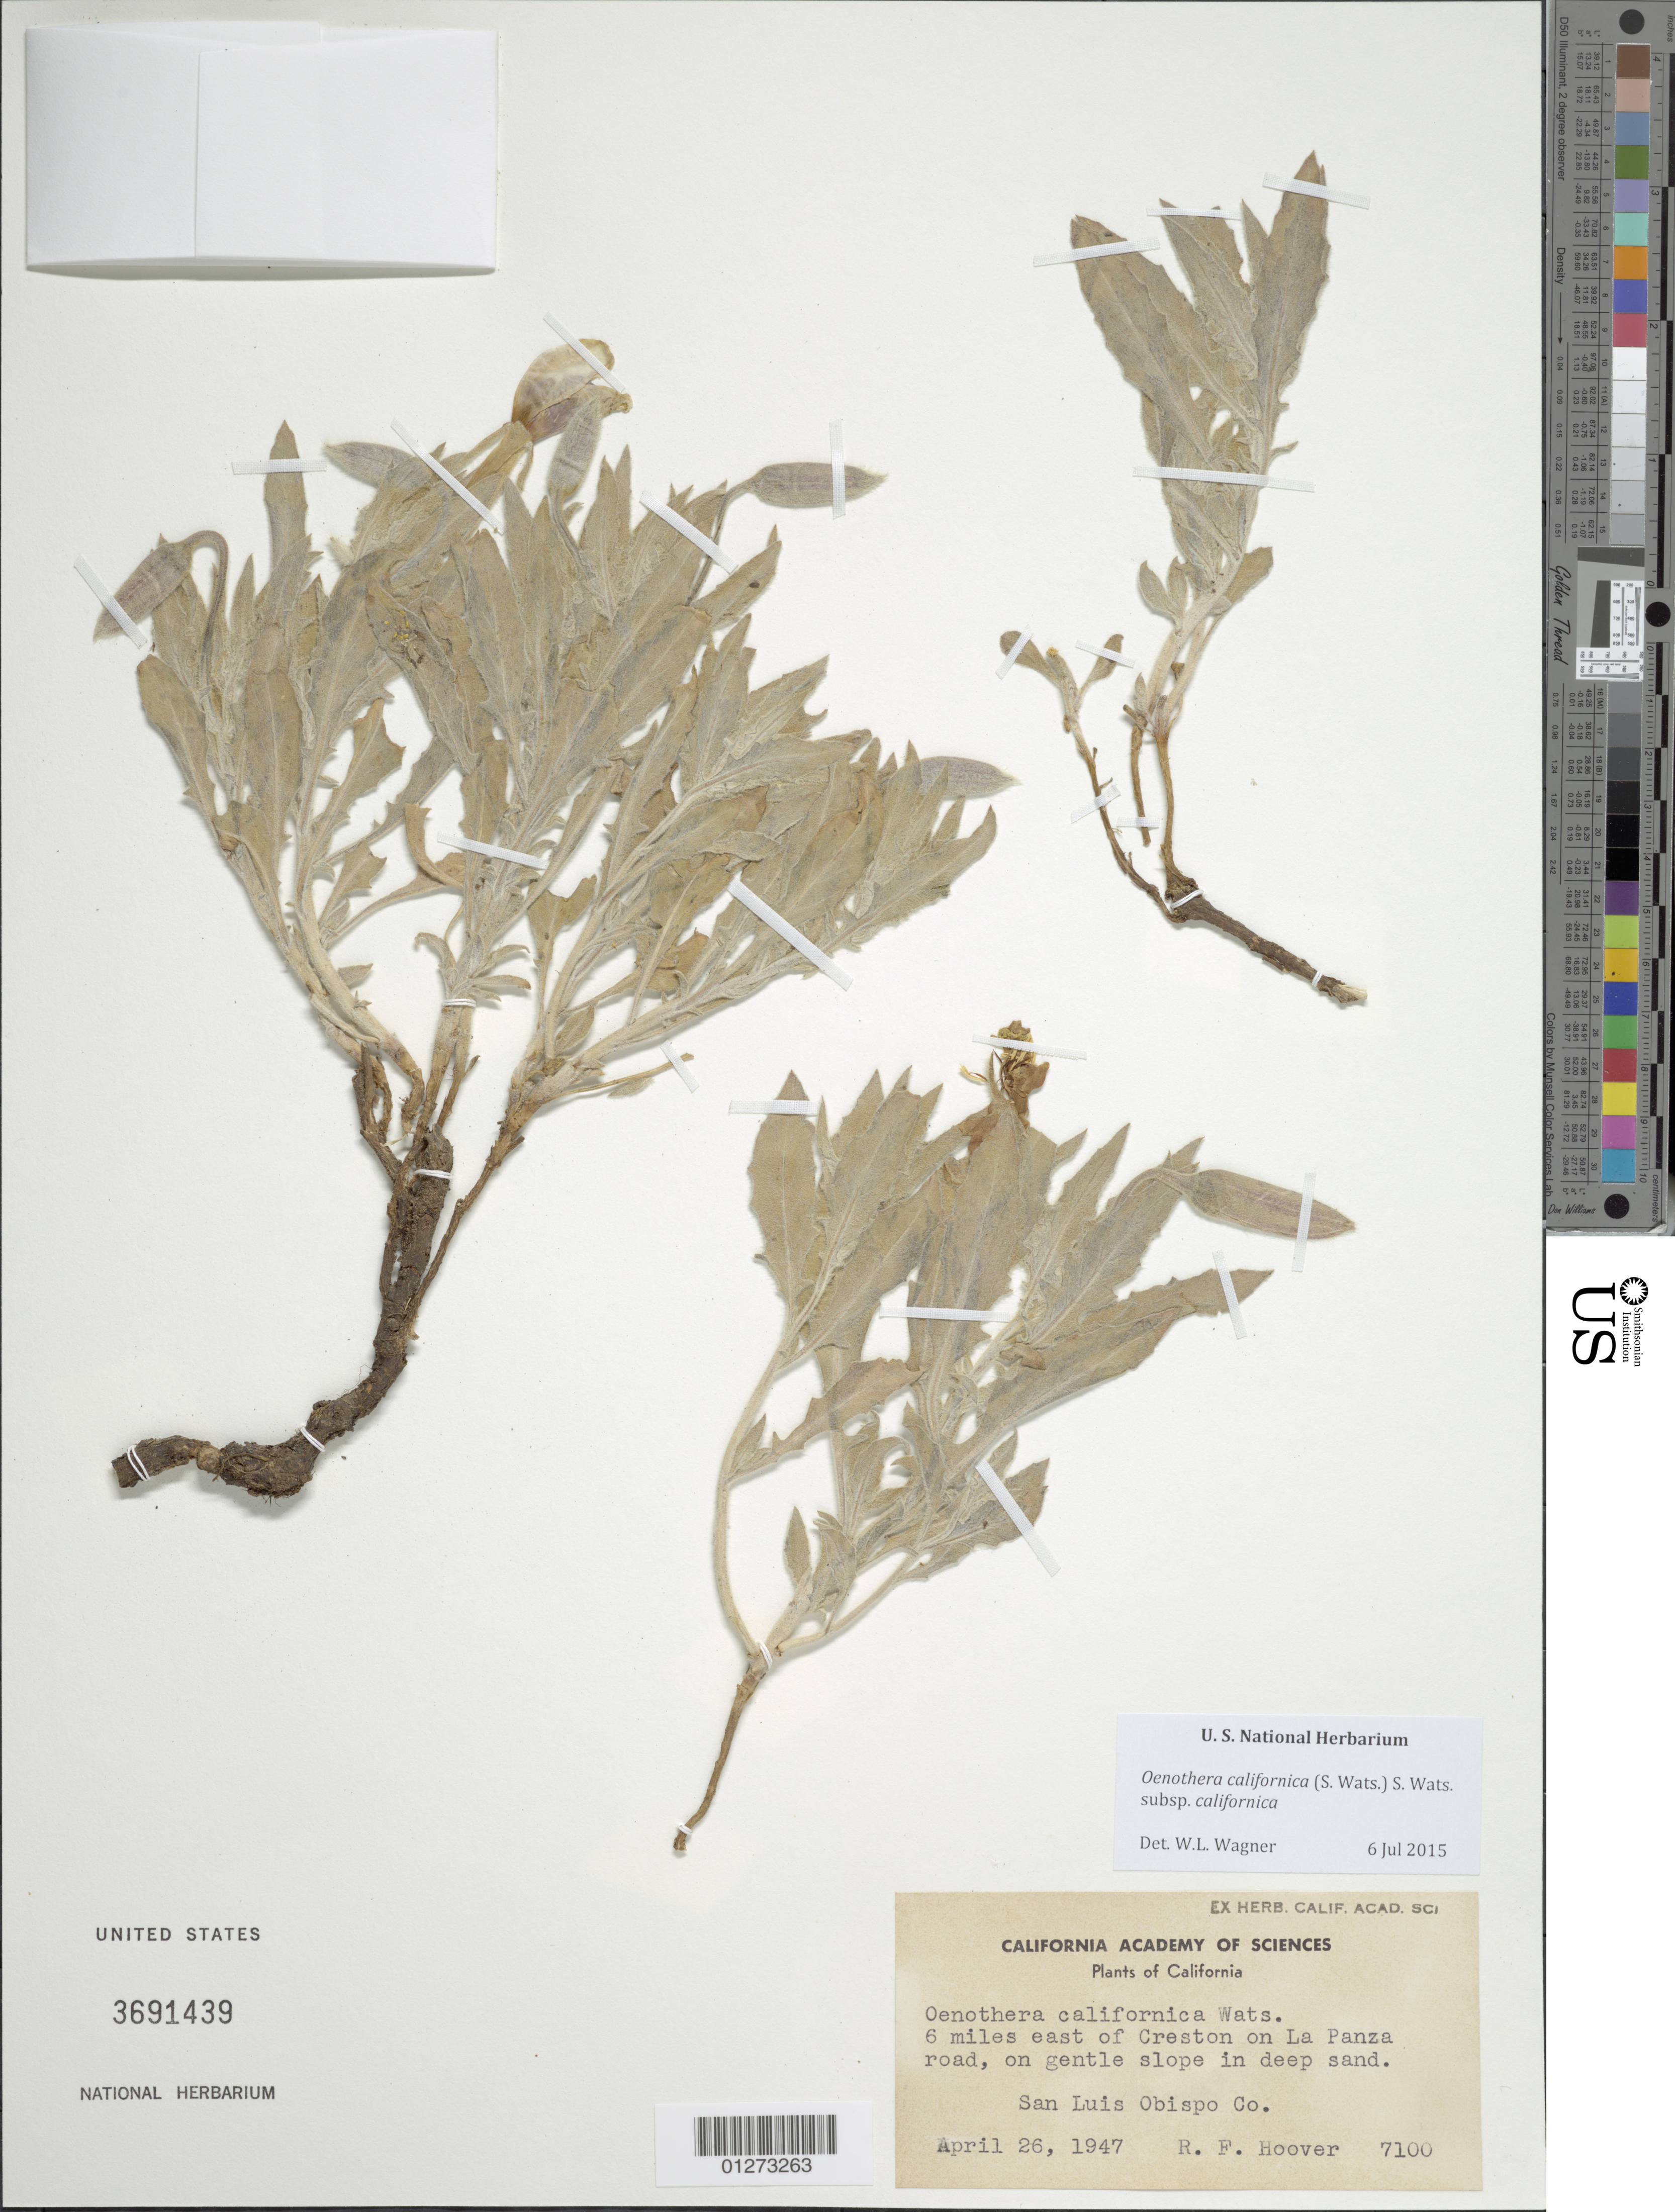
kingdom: Plantae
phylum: Tracheophyta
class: Magnoliopsida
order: Myrtales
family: Onagraceae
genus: Oenothera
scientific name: Oenothera avita subsp. californica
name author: (S. Watson) W.L. Wagner & Gandhi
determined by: Wagner, W. L., (BOT), Smithsonian Institution - National Museum of Natural History (UNITED STATES)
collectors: R. F. Hoover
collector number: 7100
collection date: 1947-04-26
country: United States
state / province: California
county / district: San Luis Obispo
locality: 6 miles east of Creston on La Panza Road.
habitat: Gentle slope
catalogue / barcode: US 3691439